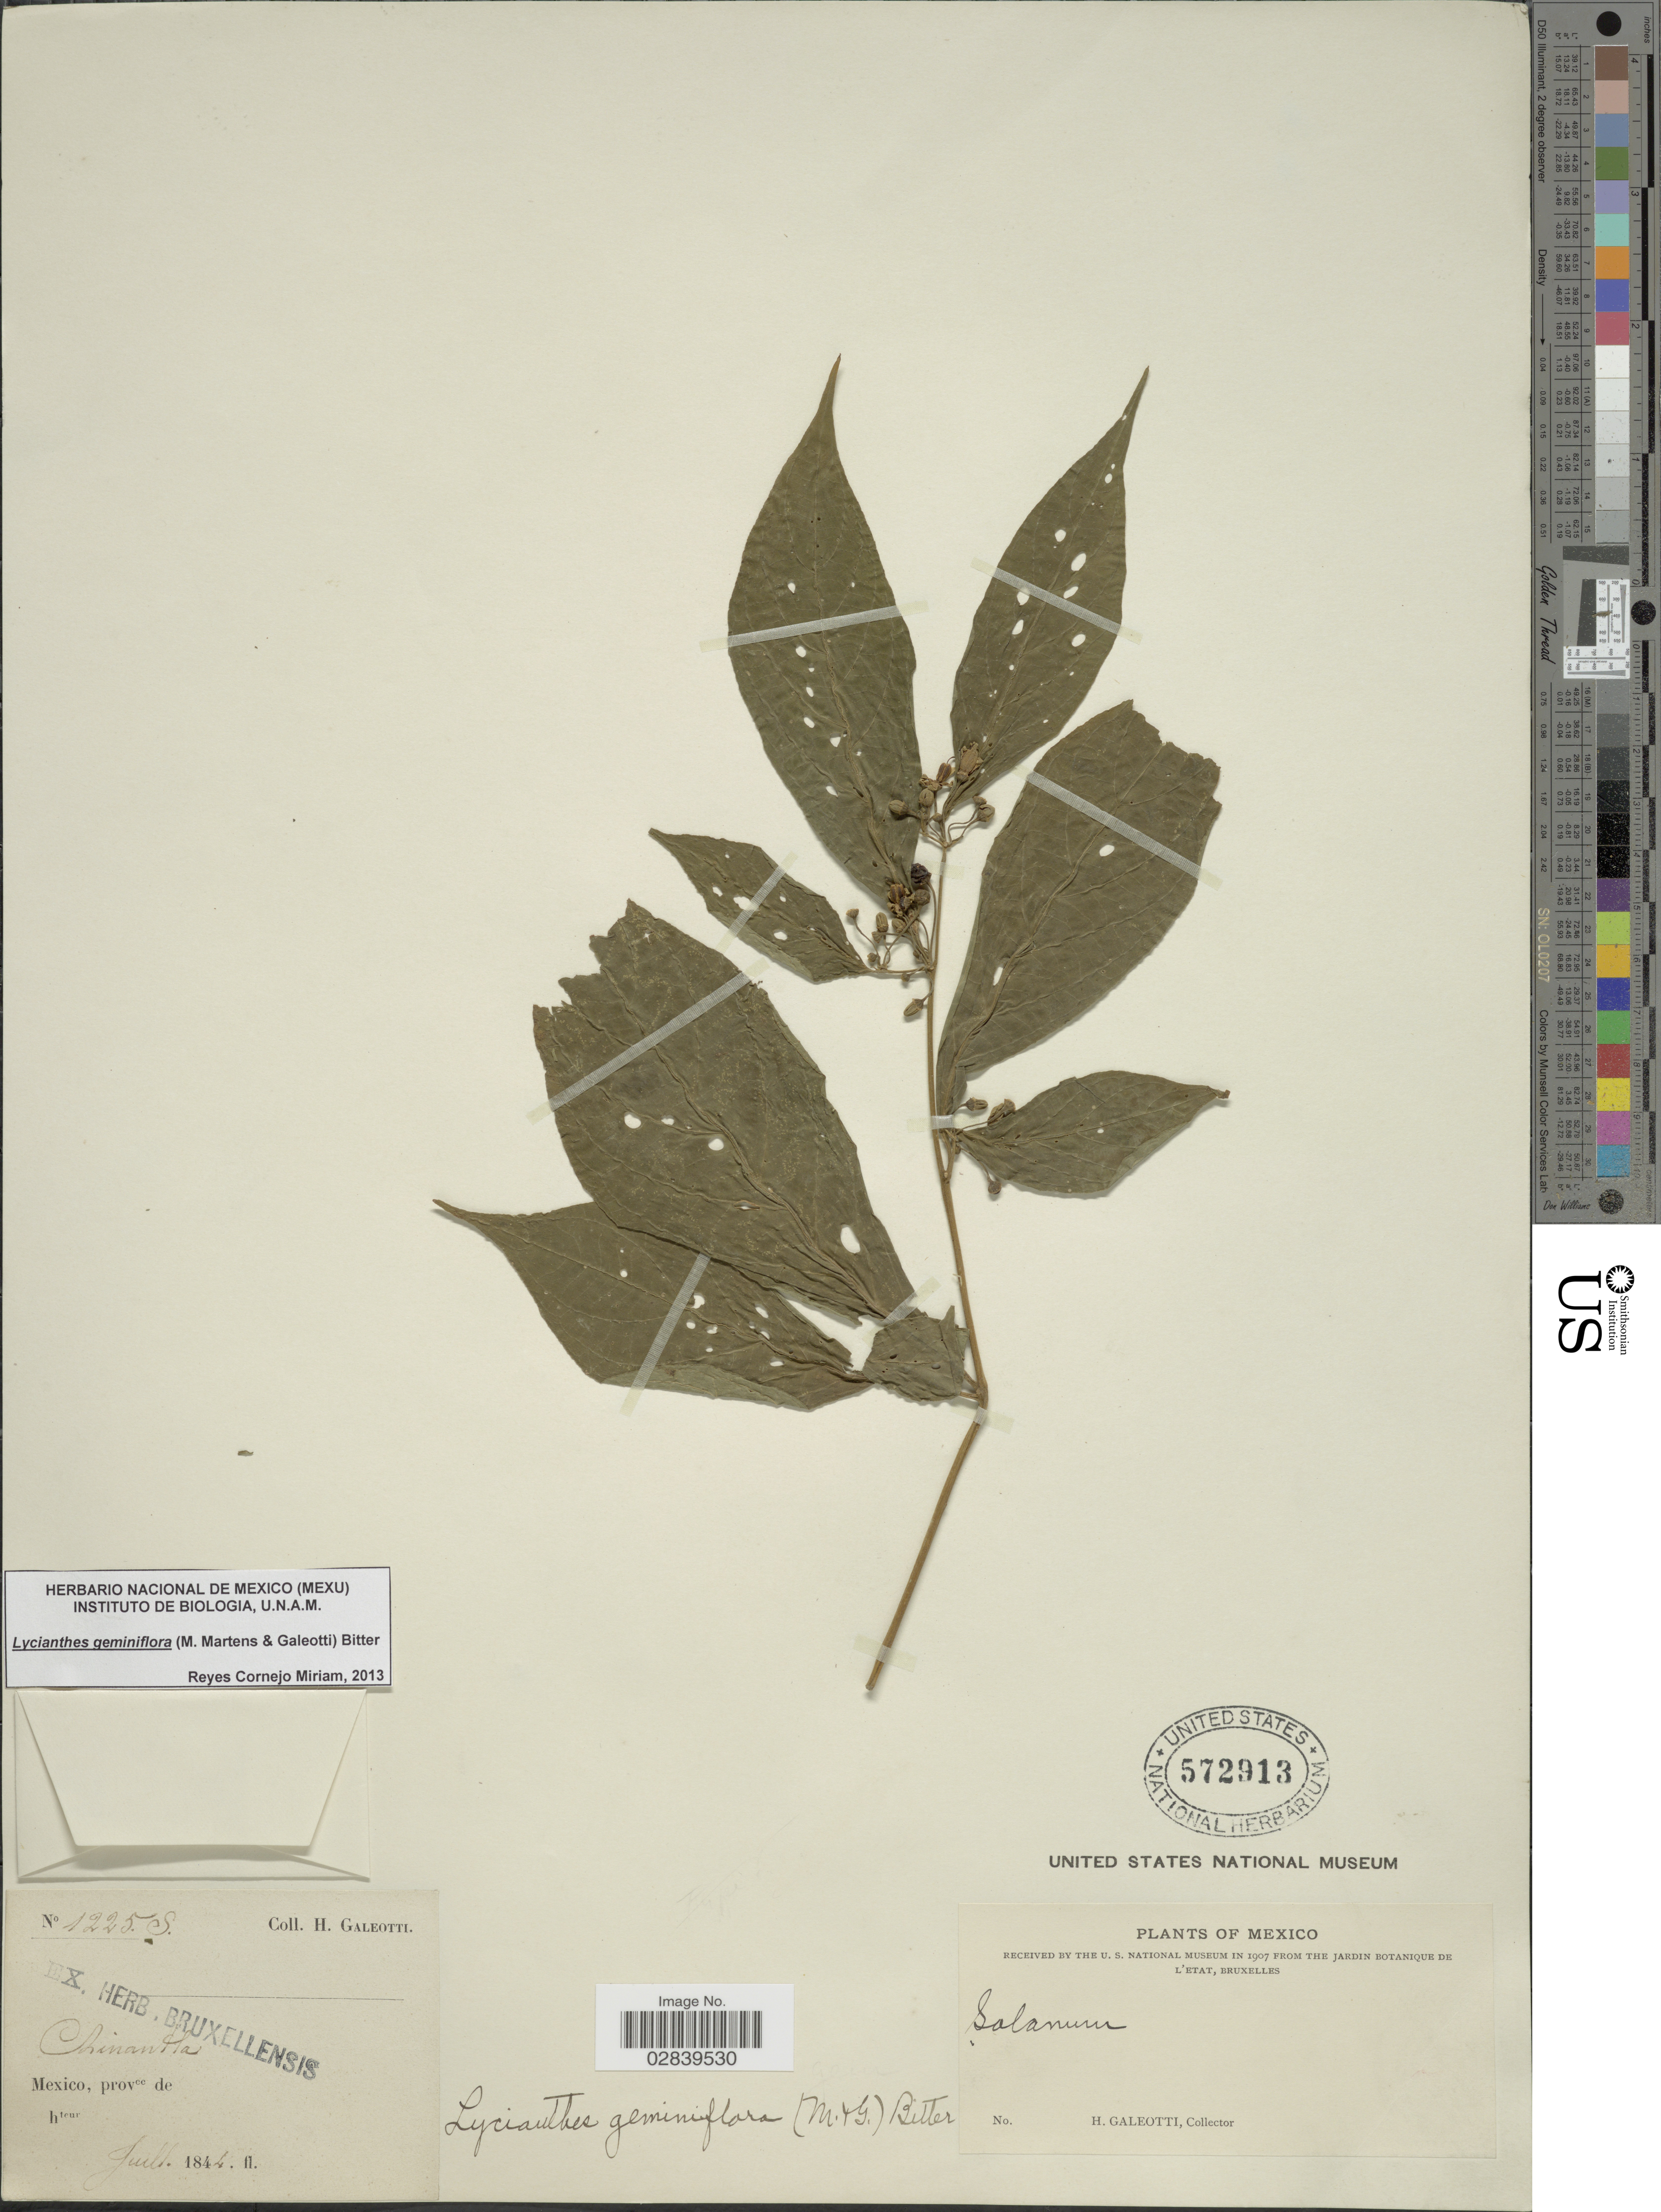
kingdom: Plantae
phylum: Tracheophyta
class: Magnoliopsida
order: Solanales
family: Solanaceae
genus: Lycianthes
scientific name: Lycianthes geminiflora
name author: (M. Martens & Galeotti) Bitter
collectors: H. G. Galeotti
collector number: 1225S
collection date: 1844-07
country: Mexico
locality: Chinantla.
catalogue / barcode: US 572913